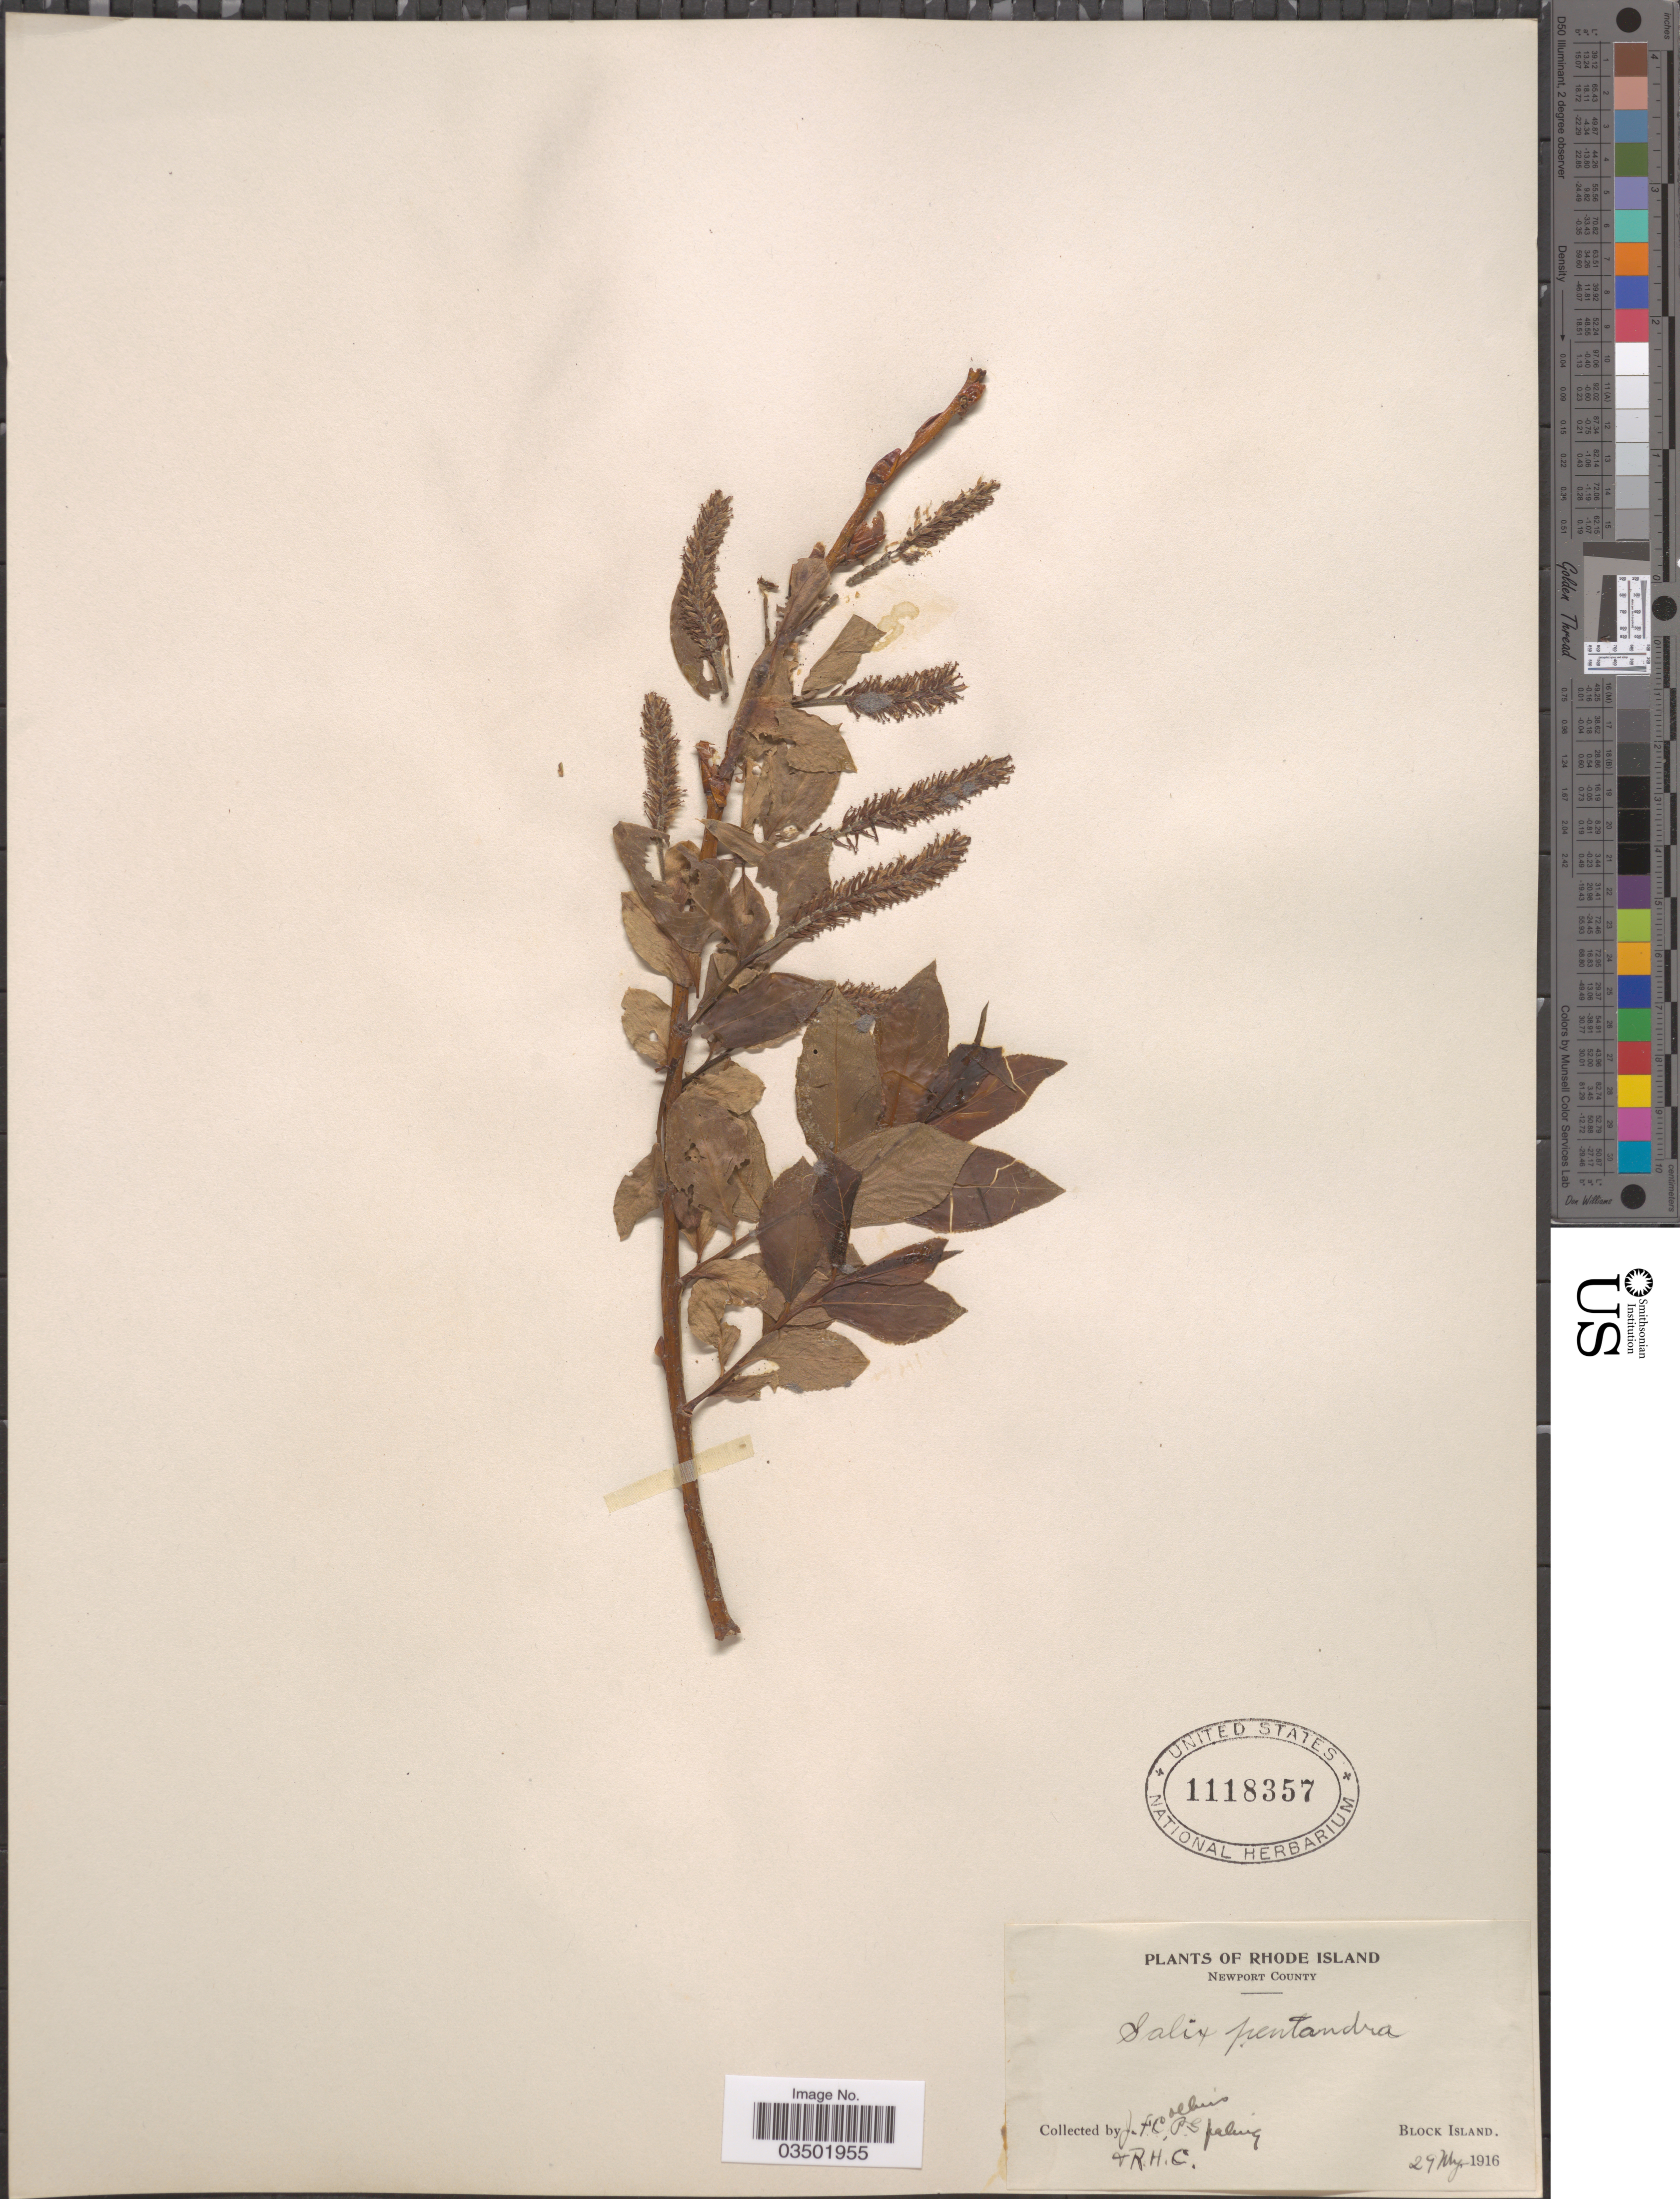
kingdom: Plantae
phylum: Tracheophyta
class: Magnoliopsida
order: Malpighiales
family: Salicaceae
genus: Salix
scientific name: Salix pentandra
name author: L.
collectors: J. Collins, Collector illegible & R. H. C.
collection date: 1916-05-29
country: United States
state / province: Rhode Island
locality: Newport County. Block Island.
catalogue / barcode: US 1118357